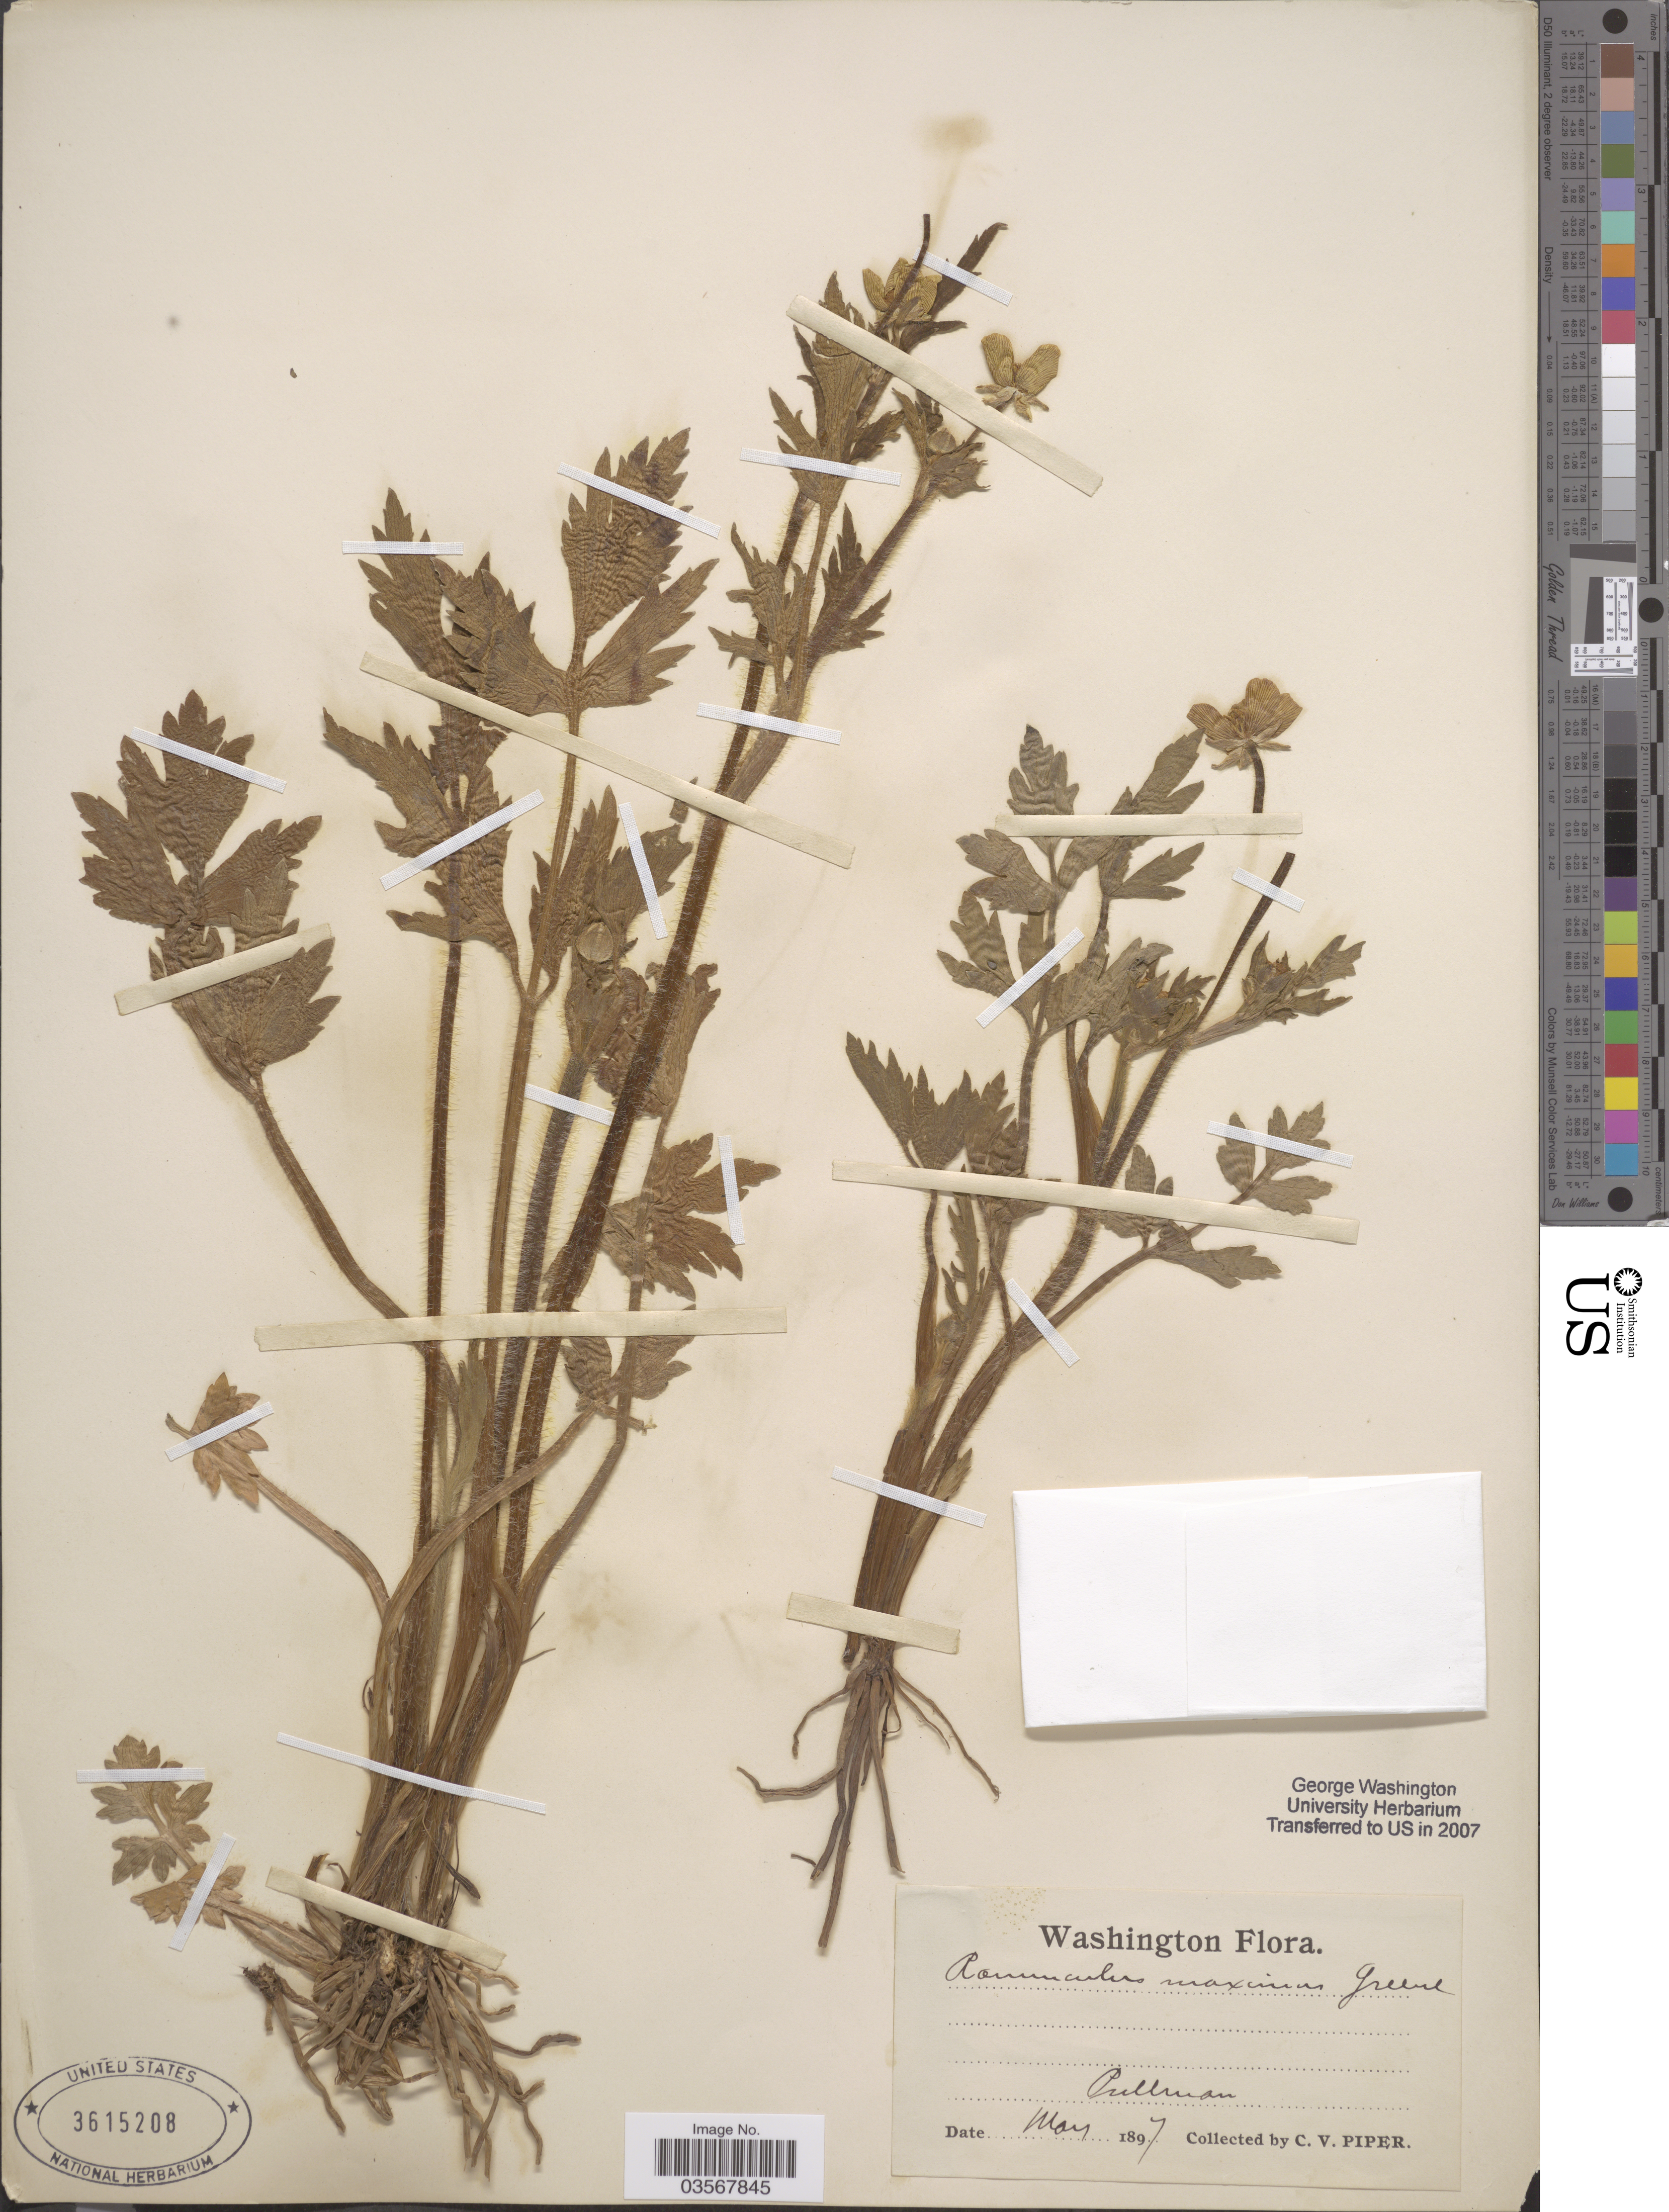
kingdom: Plantae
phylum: Tracheophyta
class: Magnoliopsida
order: Ranunculales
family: Ranunculaceae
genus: Ranunculus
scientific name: Ranunculus maximus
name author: Greene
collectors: C. V. Piper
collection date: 1897-03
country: United States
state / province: Washington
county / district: Whitman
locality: Pullman.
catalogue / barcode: US 3615208